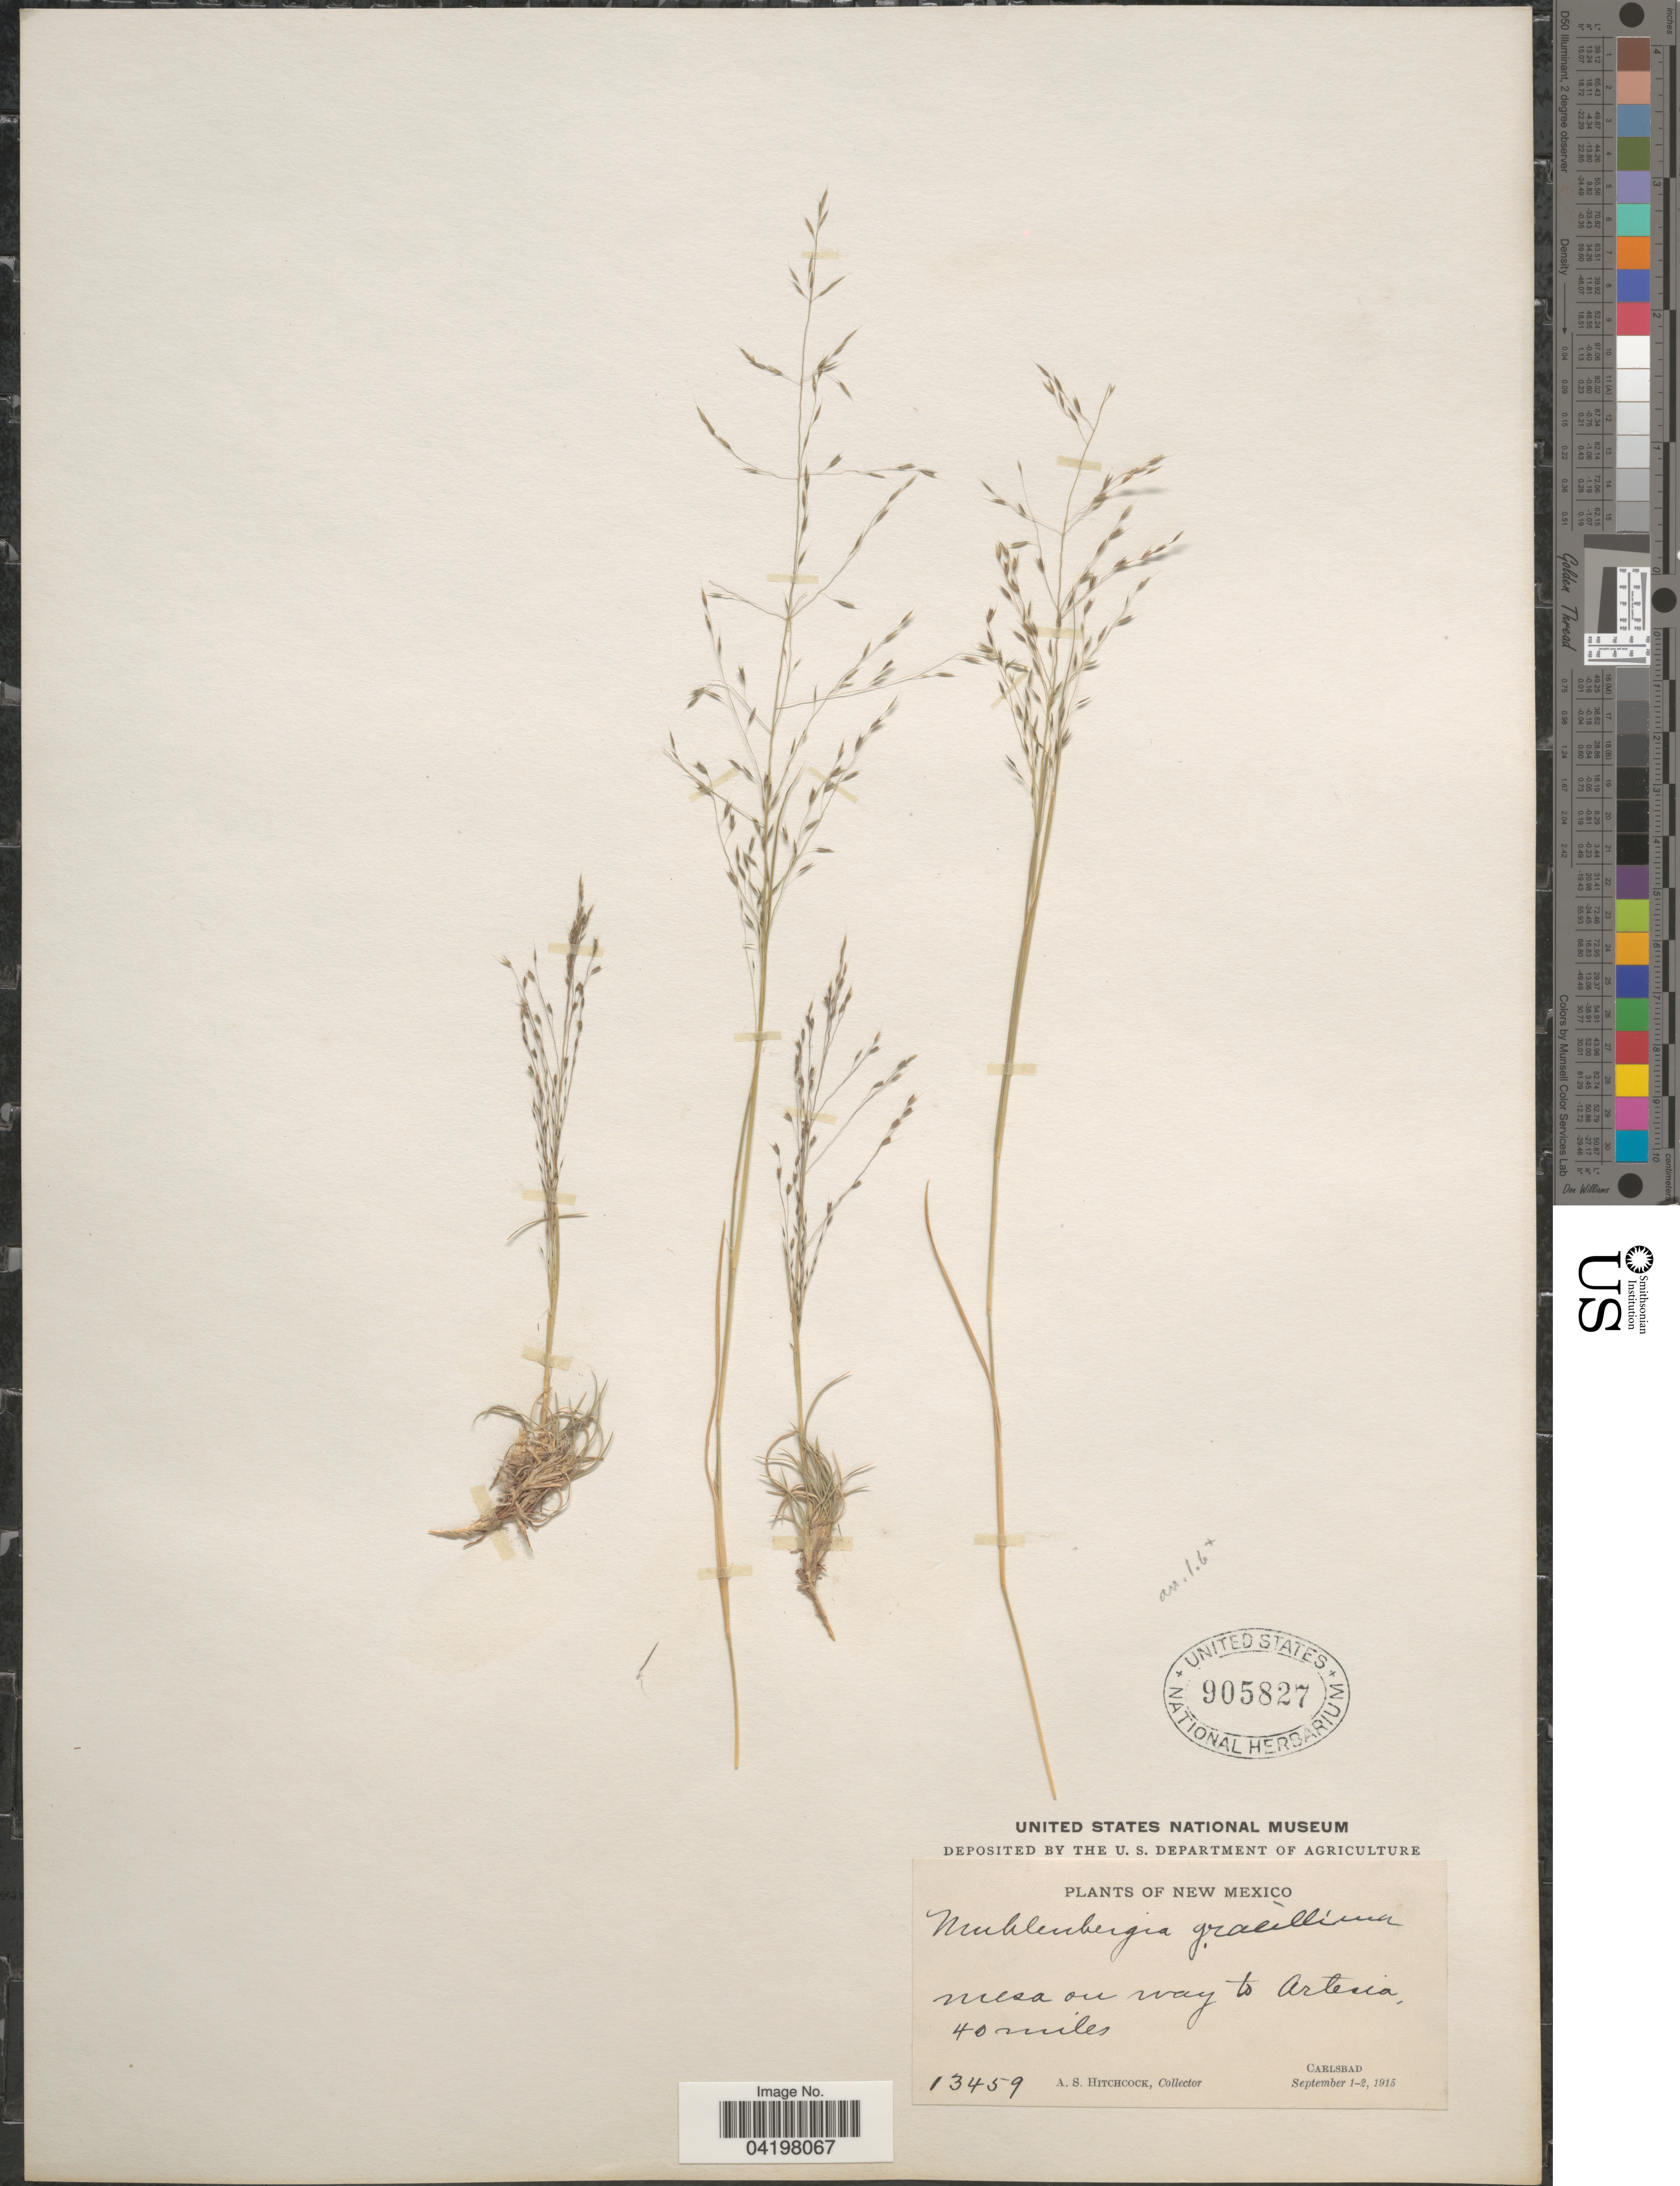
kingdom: Plantae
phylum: Tracheophyta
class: Liliopsida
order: Poales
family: Poaceae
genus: Muhlenbergia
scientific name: Muhlenbergia torreyi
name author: (Kunth) Hitchc. ex Bush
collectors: A. S. Hitchcock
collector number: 13459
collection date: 1915-09-01/1915-09-02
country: United States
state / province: New Mexico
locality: Mesa on way to Artesia, 40 miles. Carlsbad.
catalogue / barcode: US 908527